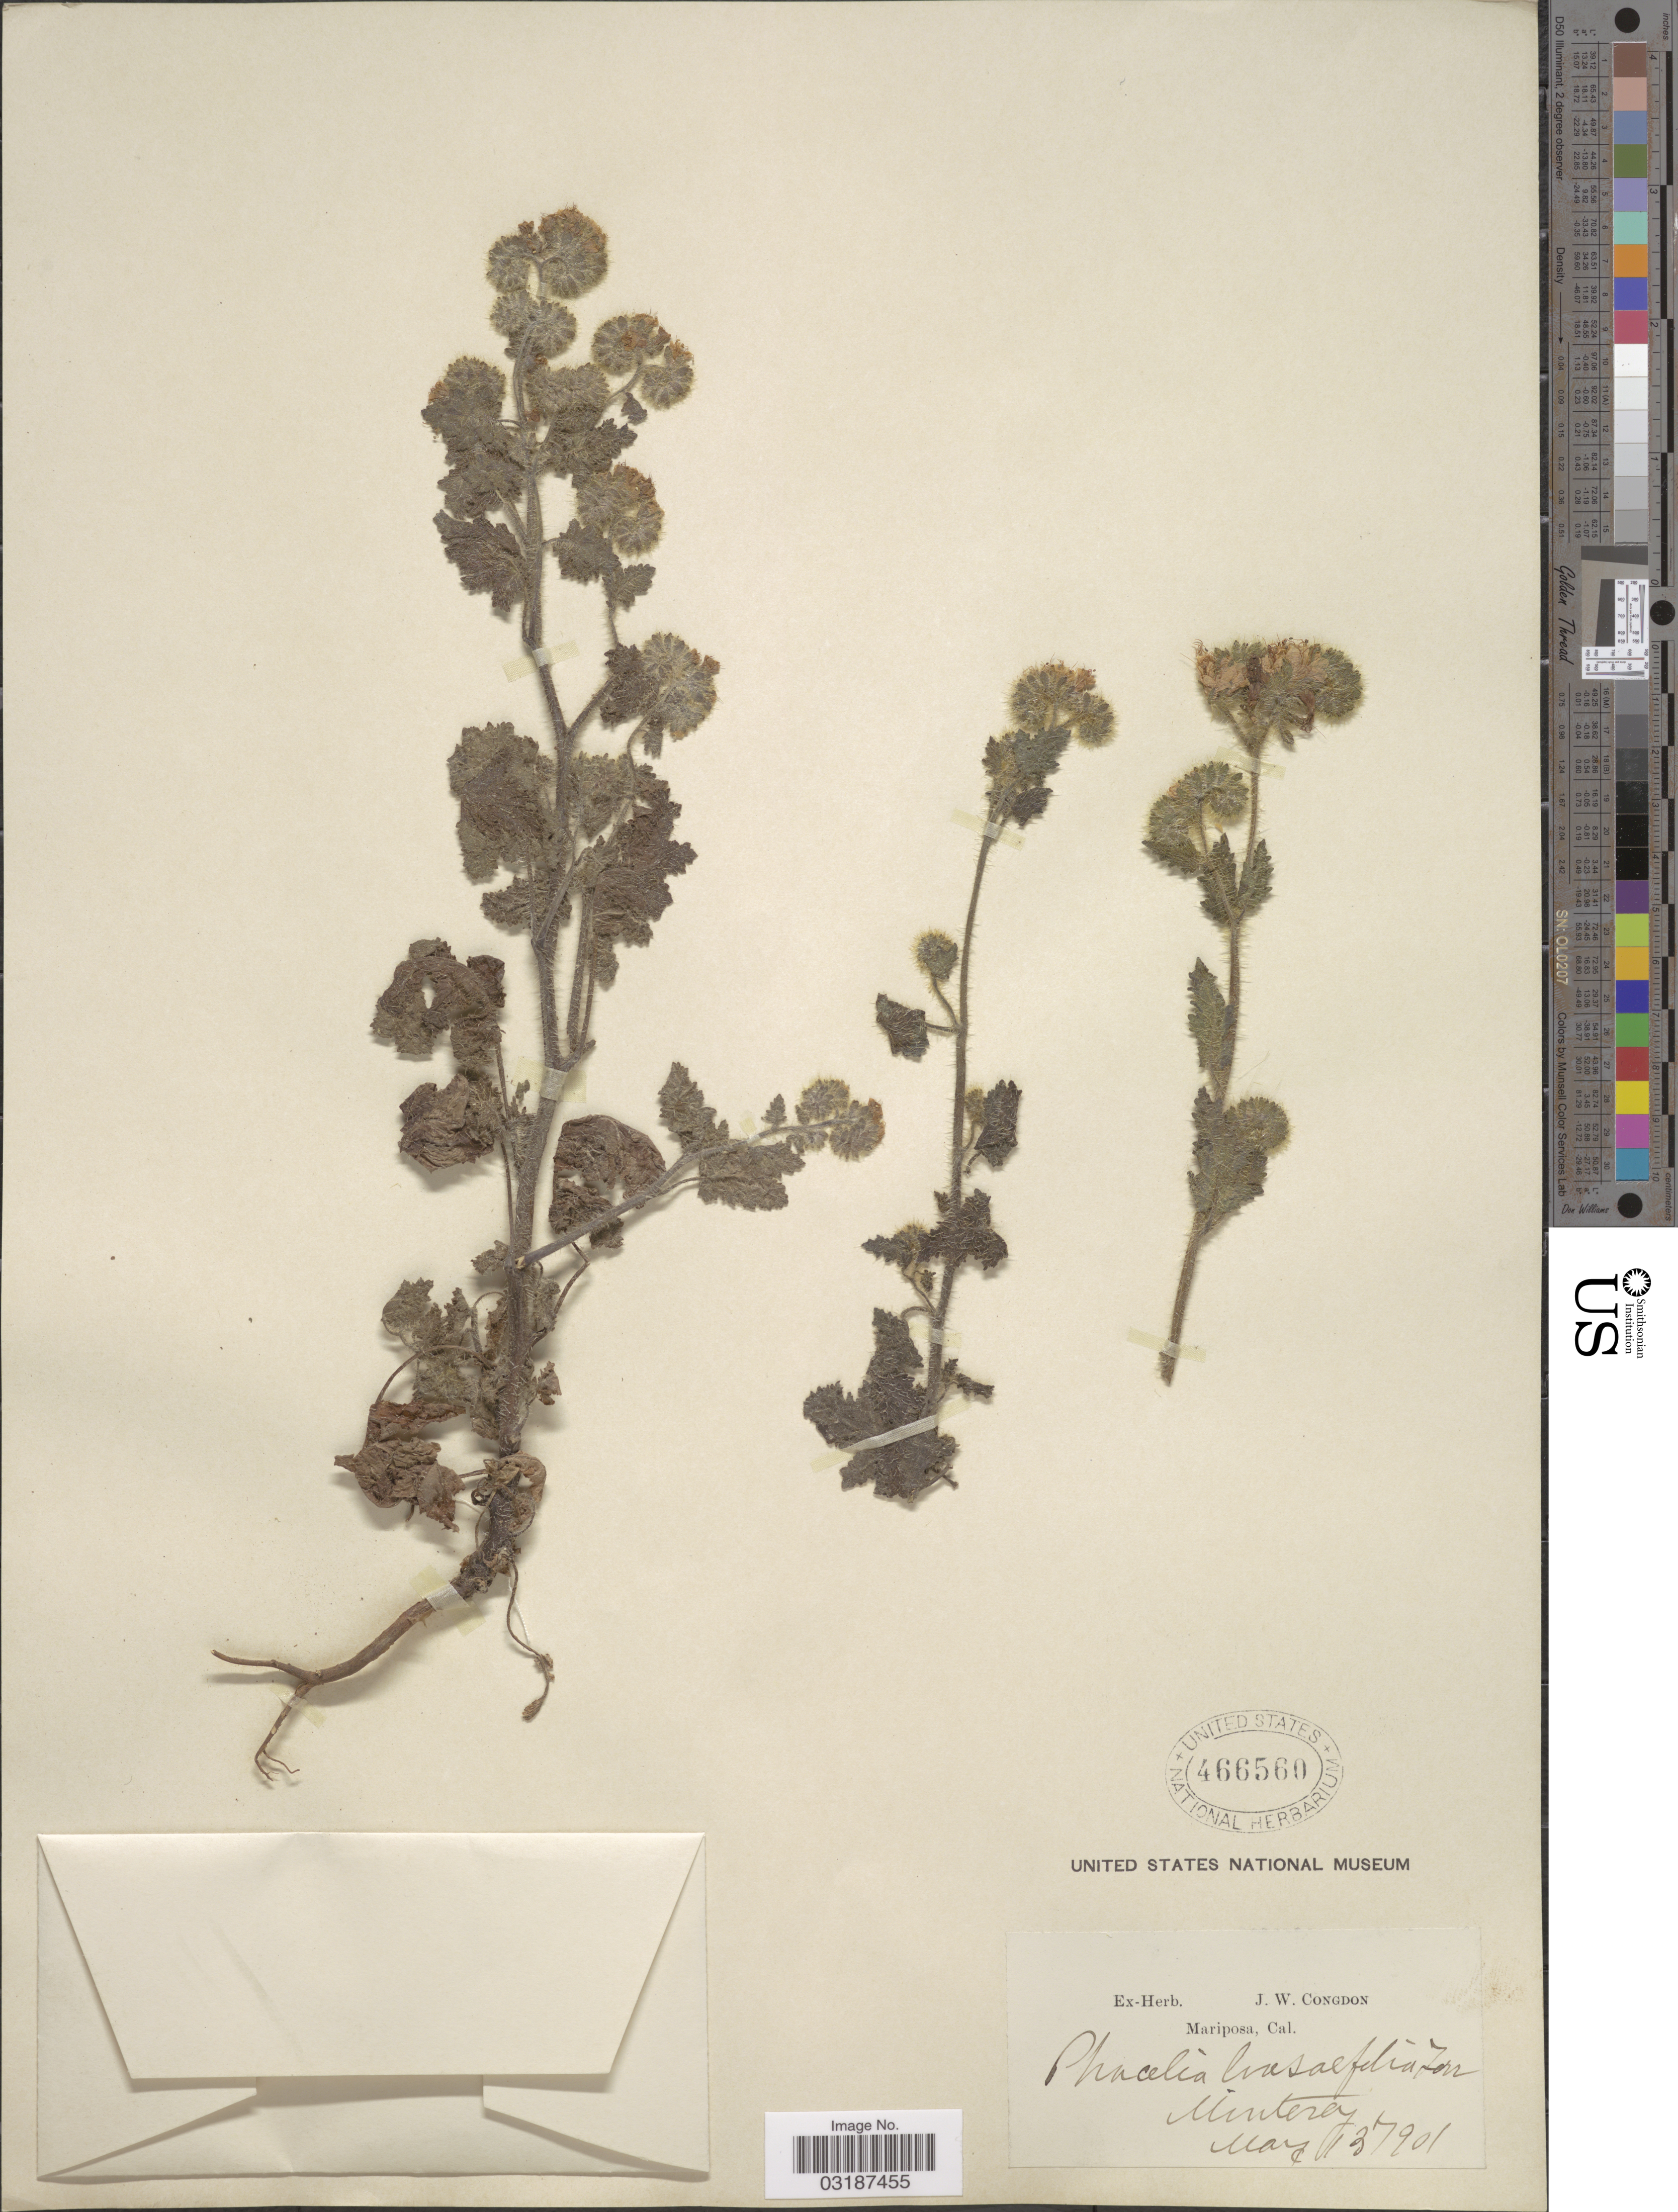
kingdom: Plantae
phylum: Tracheophyta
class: Magnoliopsida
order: Boraginales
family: Hydrophyllaceae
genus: Phacelia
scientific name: Phacelia malvifolia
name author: Cham.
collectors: ex herb. J. W. Congdon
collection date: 1901-05-13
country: United States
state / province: California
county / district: Monterey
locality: Monterey.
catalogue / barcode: US 466560